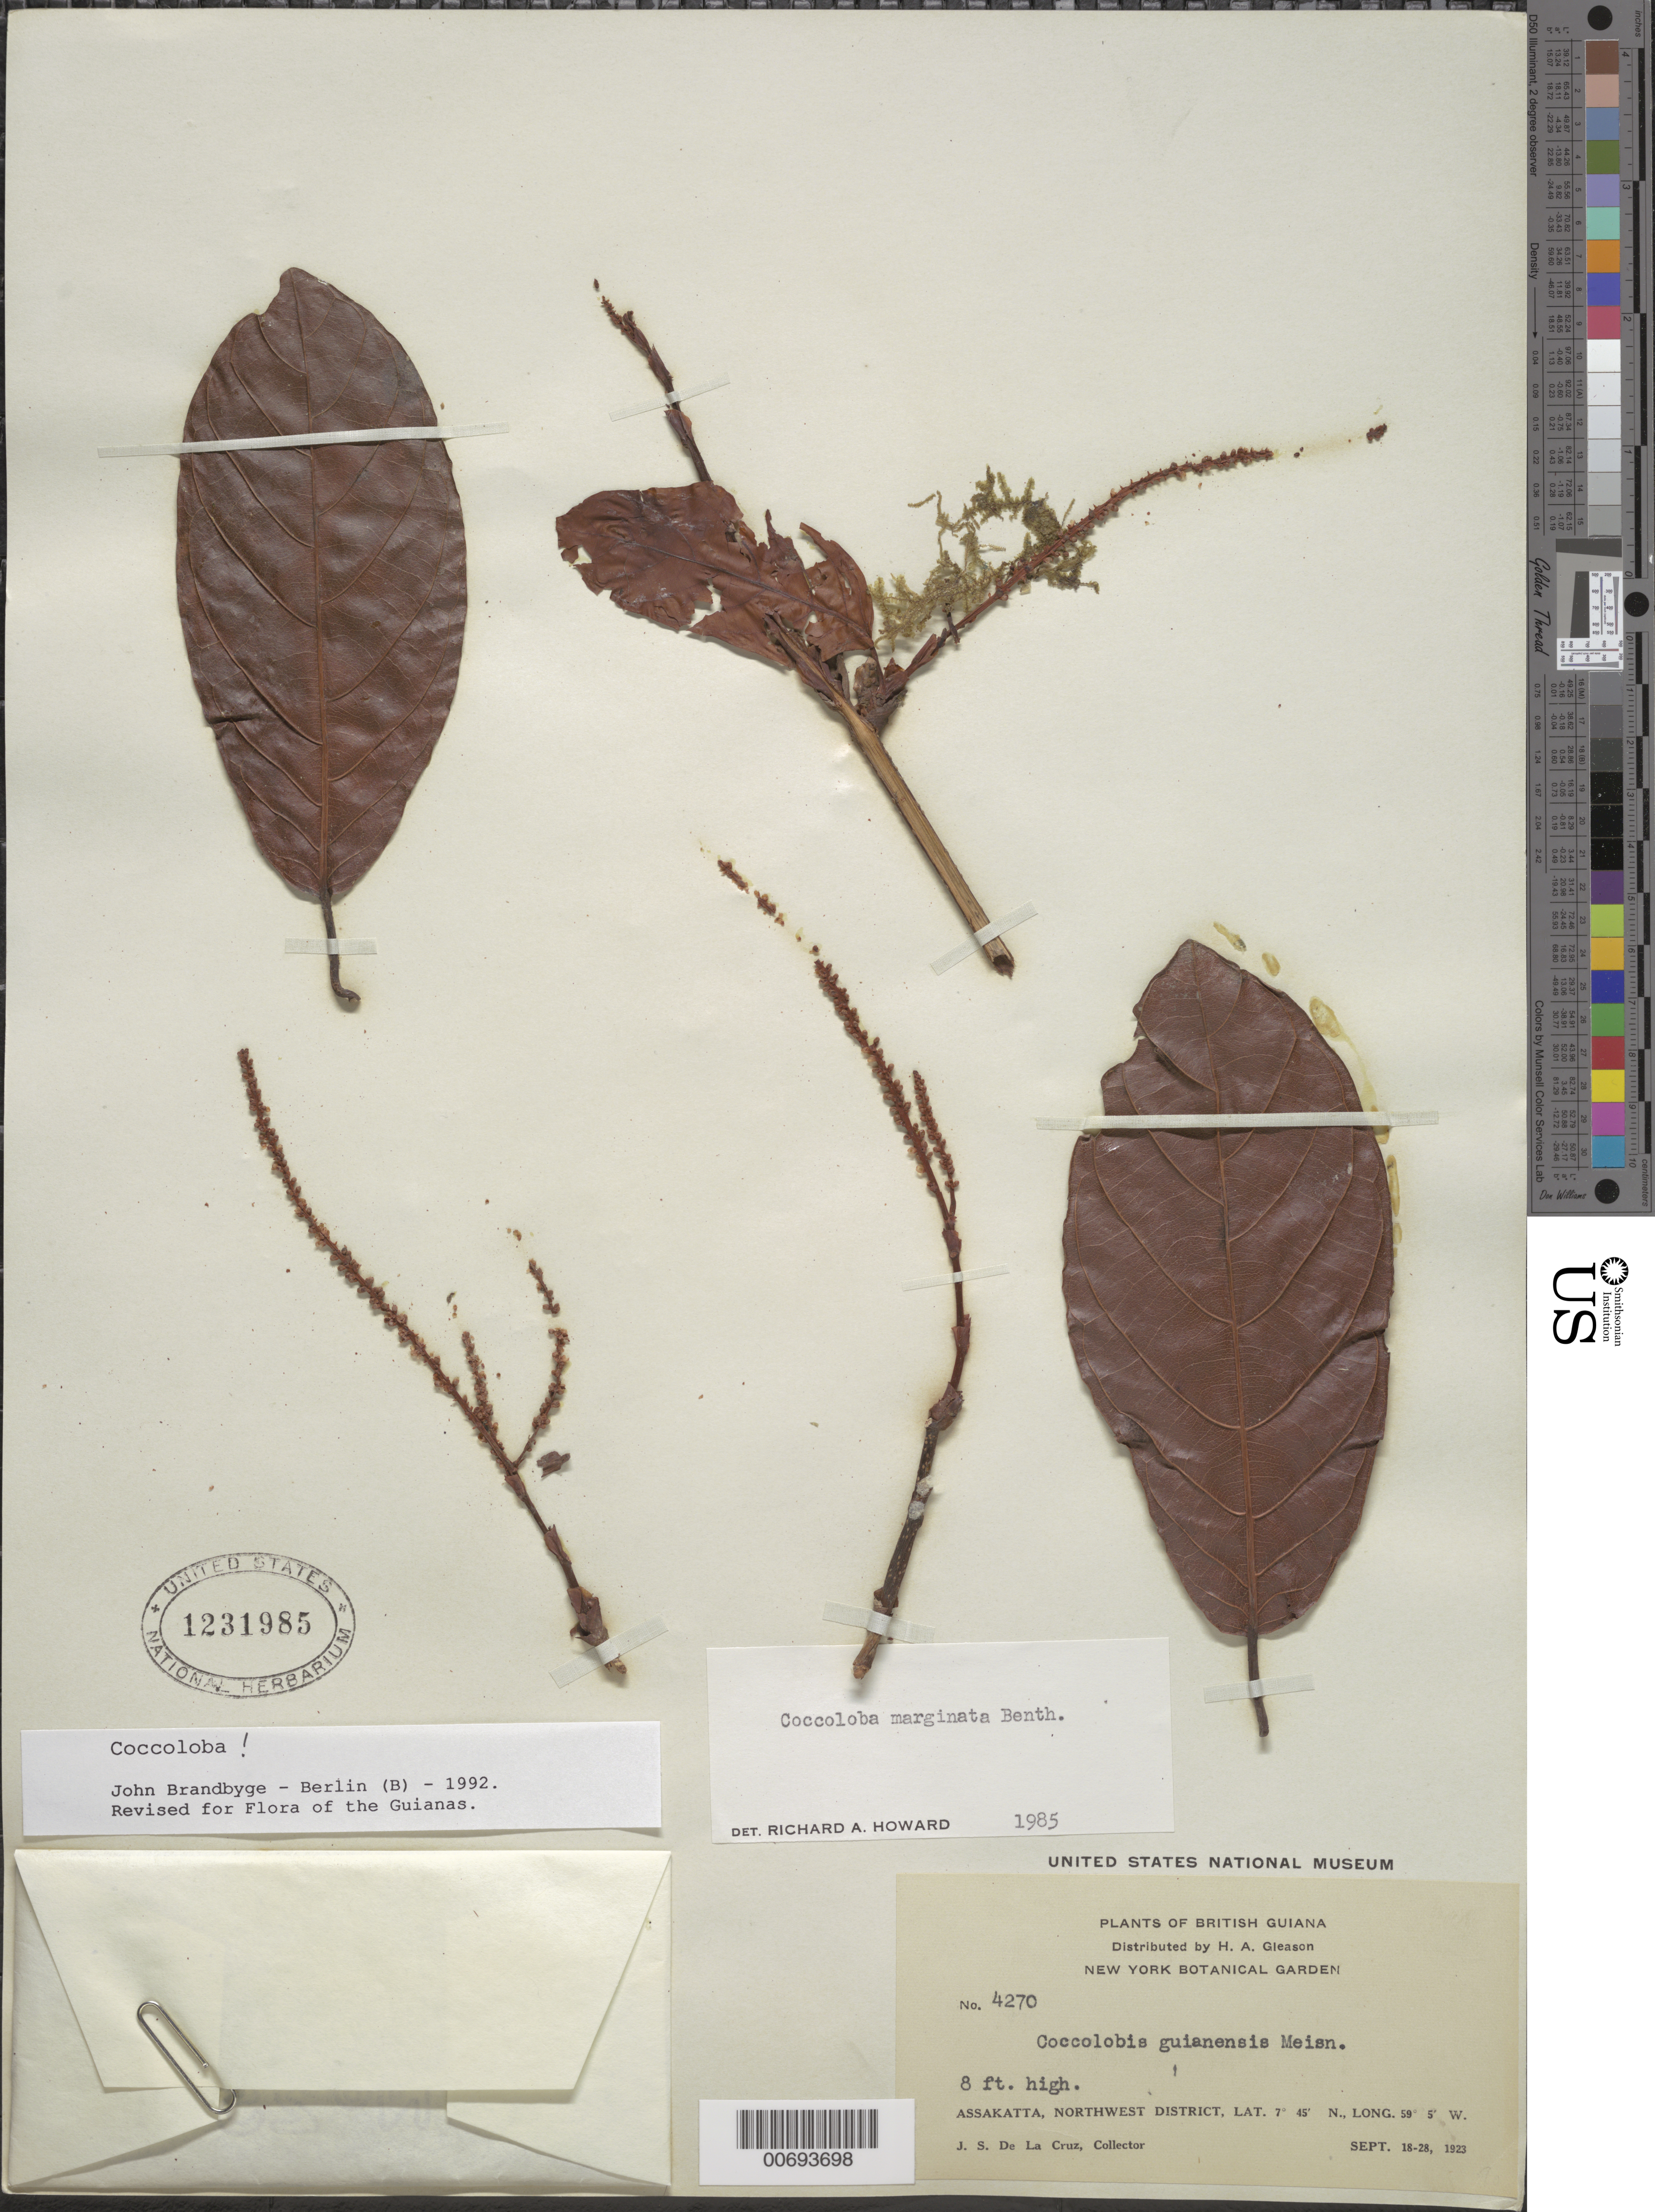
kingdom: Plantae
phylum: Tracheophyta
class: Magnoliopsida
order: Caryophyllales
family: Polygonaceae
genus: Coccoloba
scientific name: Coccoloba marginata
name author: Benth.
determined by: Brandbyge, J.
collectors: J. S. de la Cruz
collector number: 4270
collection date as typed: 18-Sep-23 to 28-Sep-23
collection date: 1923-09-18/1923-09-28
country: Guyana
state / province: Barima-Waini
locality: Assakatta, NW District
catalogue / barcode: US 1231985